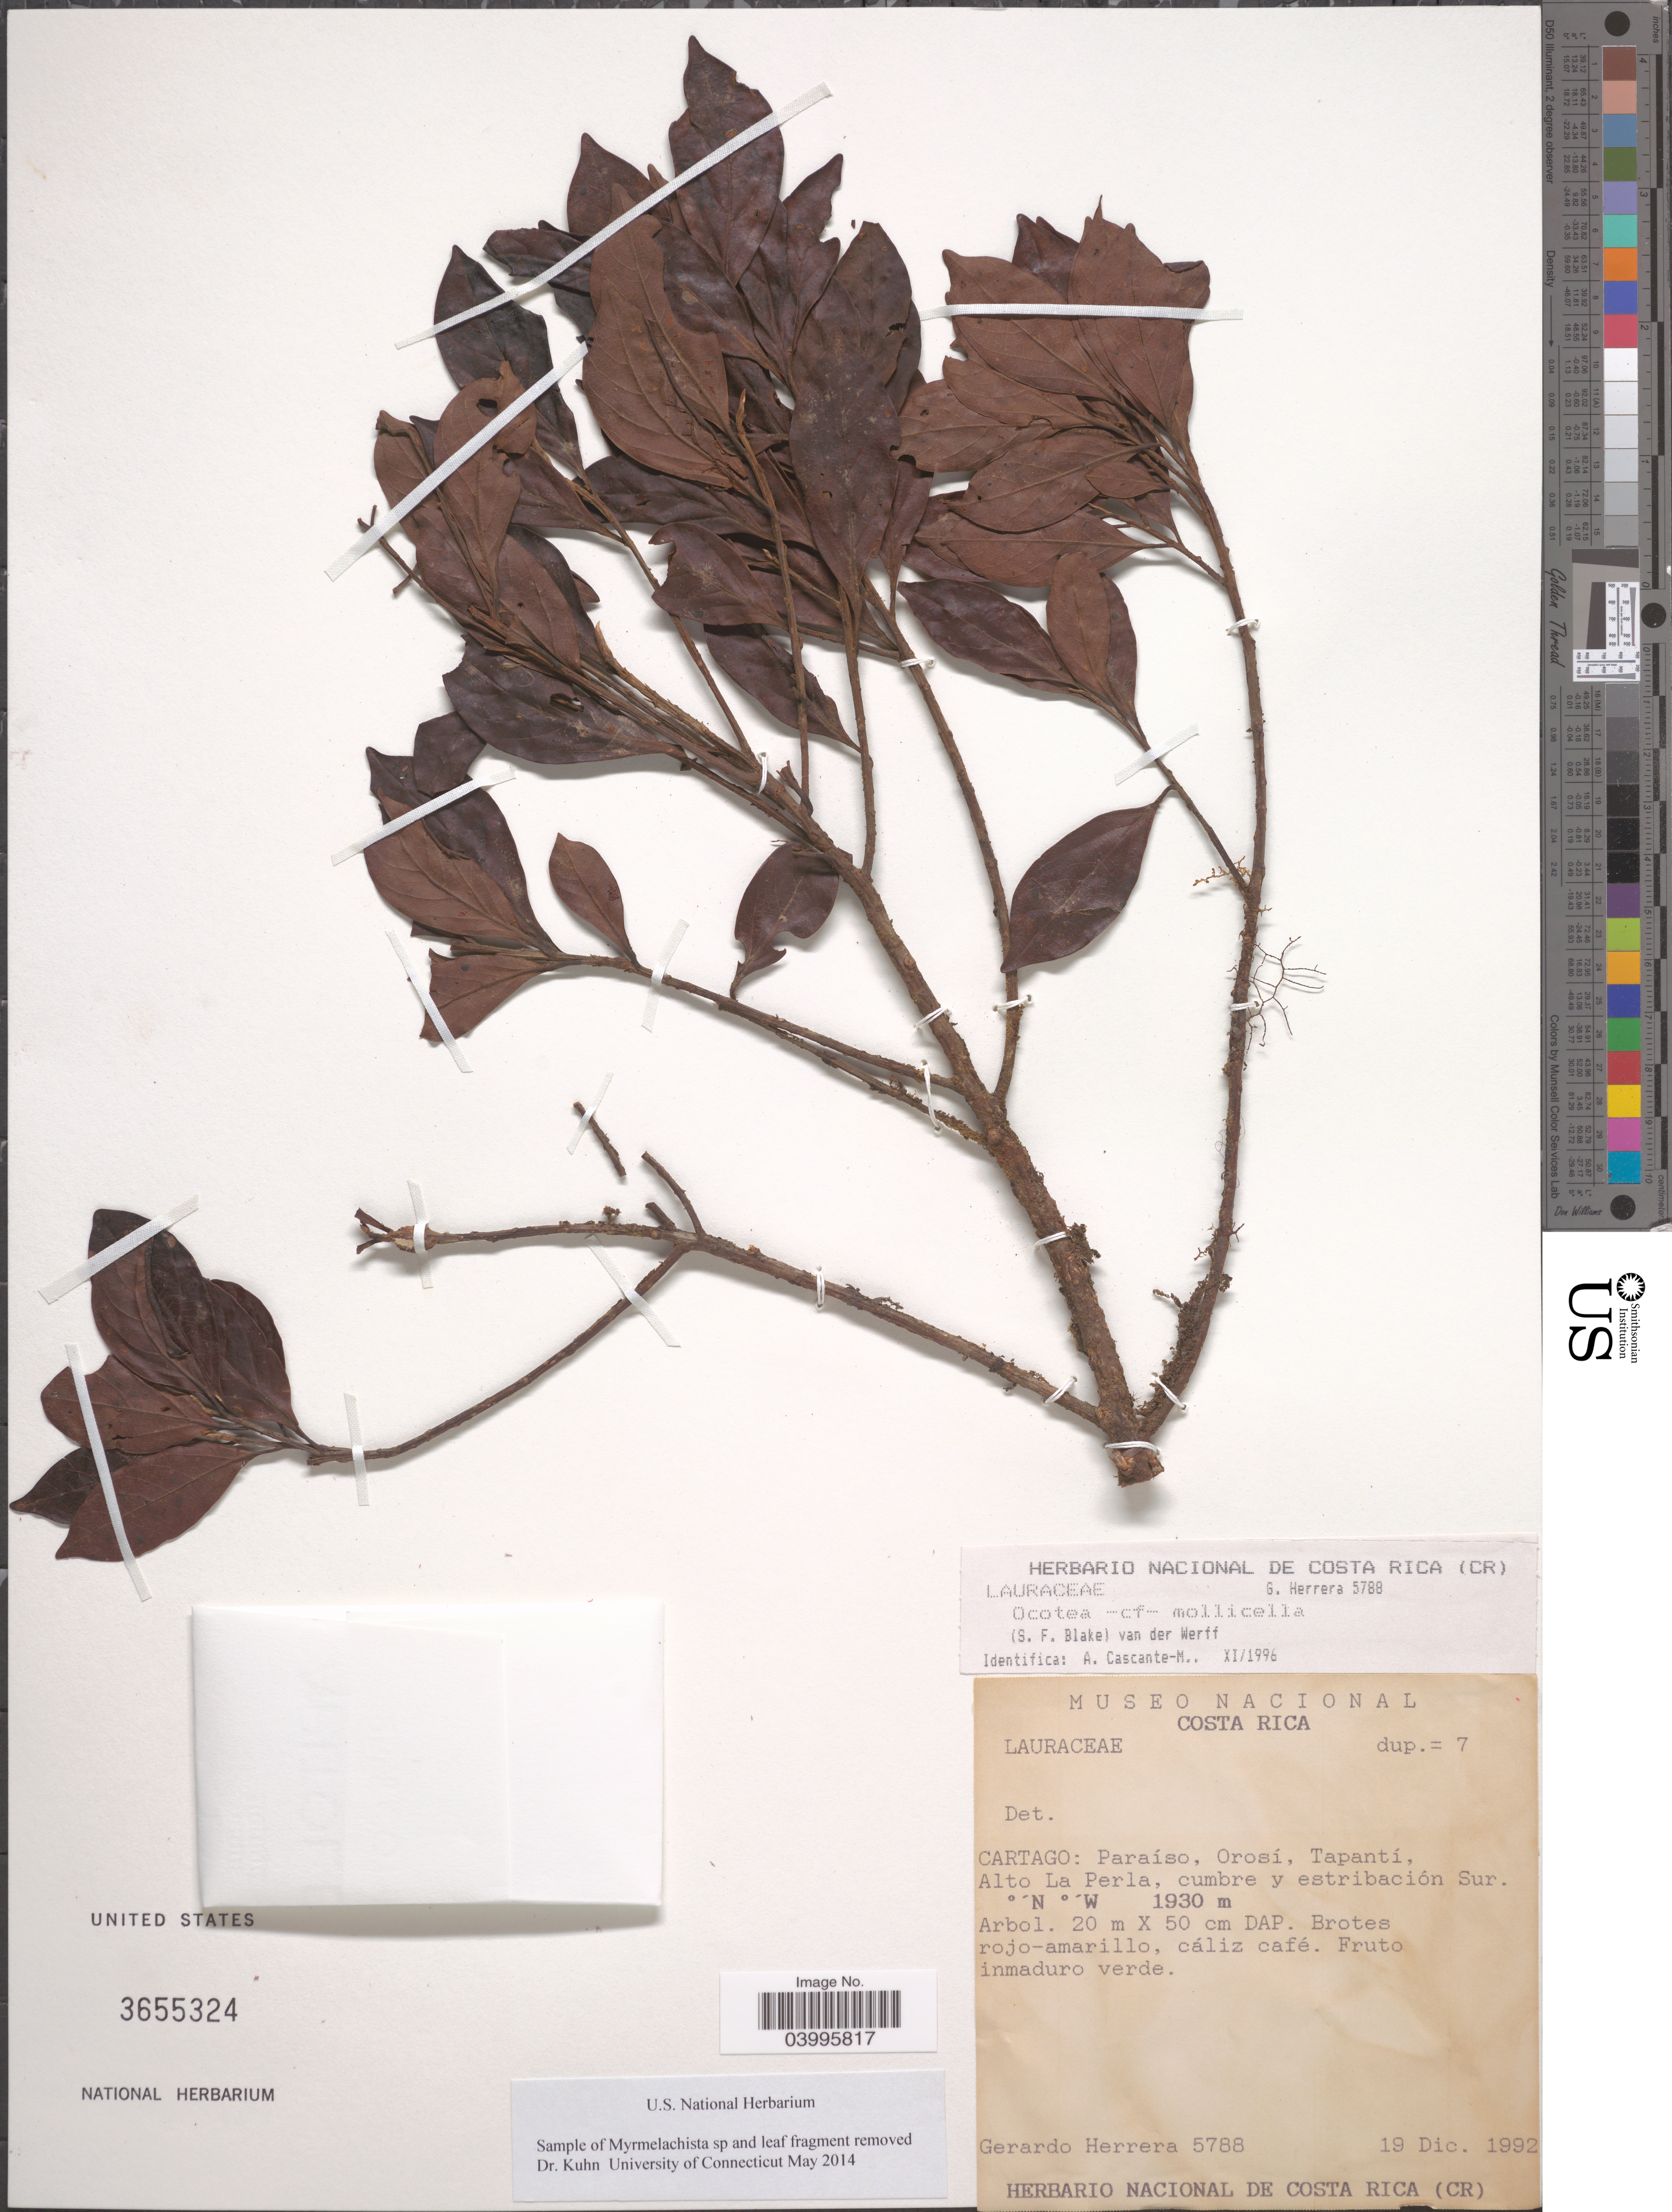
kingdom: Plantae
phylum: Tracheophyta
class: Magnoliopsida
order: Laurales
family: Lauraceae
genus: Ocotea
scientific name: Ocotea mollicella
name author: (S.F. Blake) van der Werff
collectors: G. Herrera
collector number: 5788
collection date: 1992-12-19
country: Costa Rica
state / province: Cartago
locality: Paraíso, Orosí, Tapantí, Alto La Perla, cumbre y estribación Sur.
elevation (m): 1930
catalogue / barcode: US 3655324